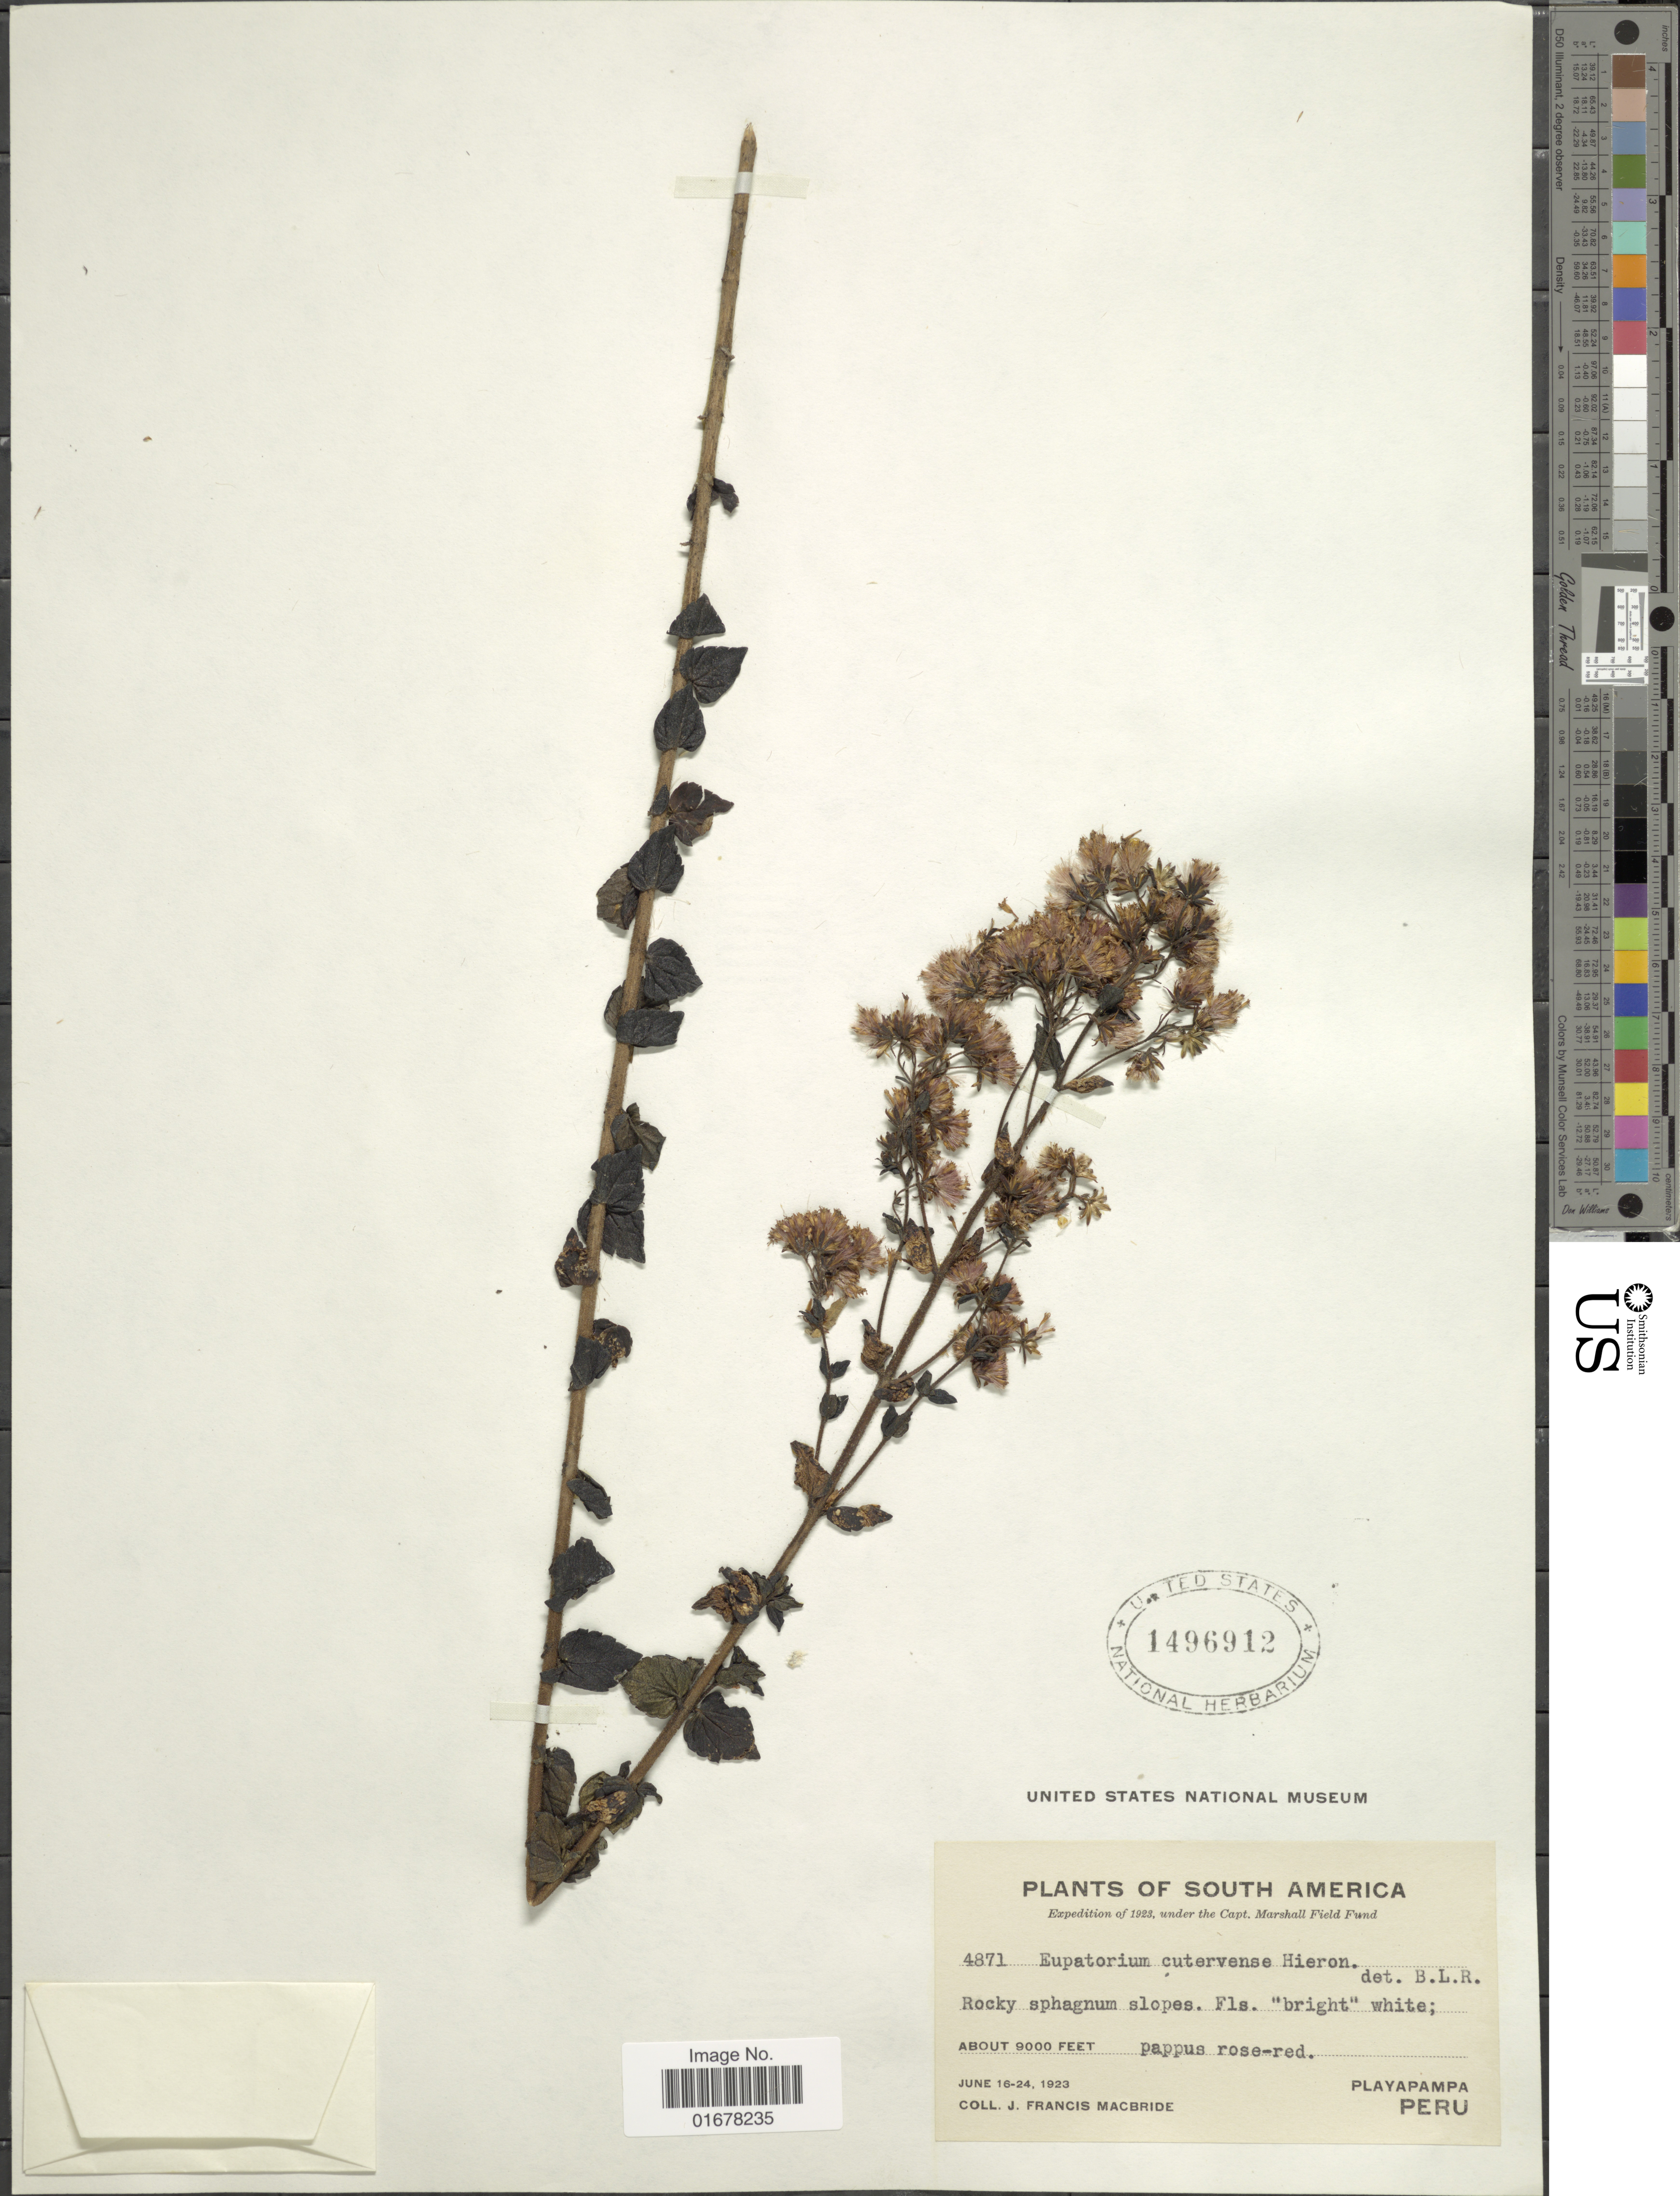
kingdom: Plantae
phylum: Tracheophyta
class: Magnoliopsida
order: Asterales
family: Asteraceae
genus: Ageratina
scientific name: Ageratina cutervensis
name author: (Hieron.) R.M. King & H. Rob.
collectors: J. F. Macbride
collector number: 4871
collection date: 1923-06-16/1923-06-24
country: Peru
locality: Playapampa, Peru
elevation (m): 2743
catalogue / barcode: US 1496912